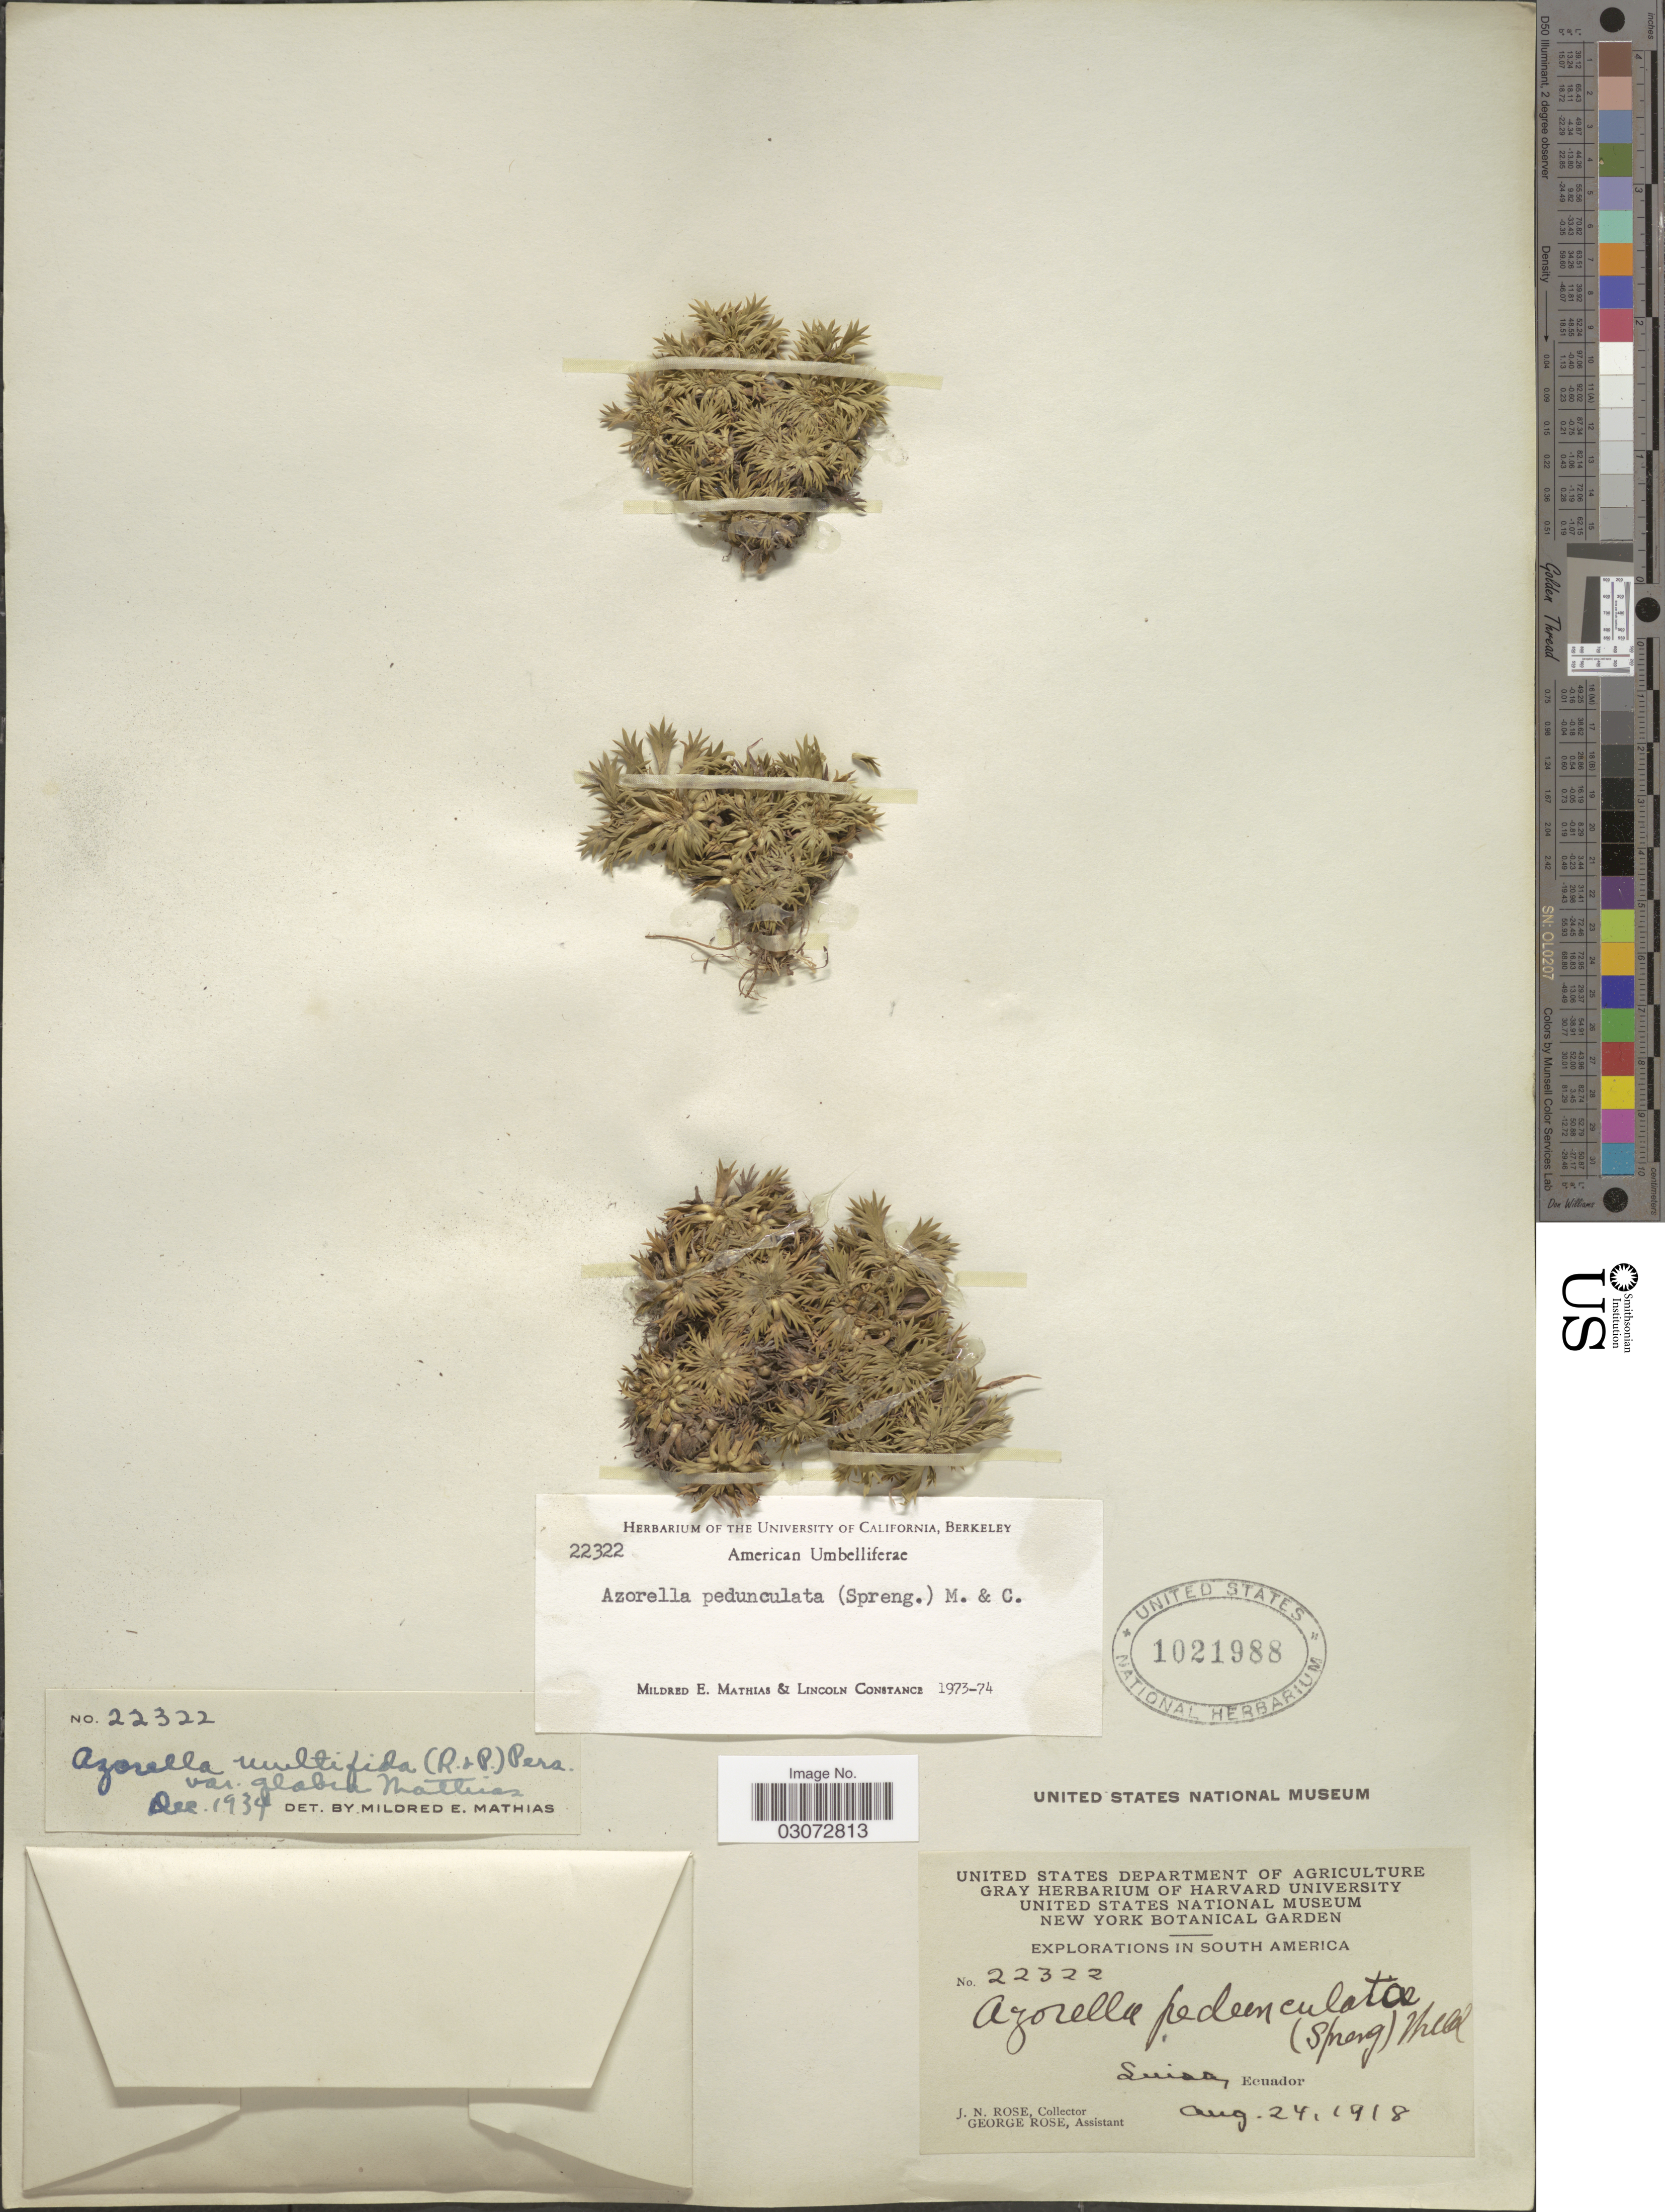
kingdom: Plantae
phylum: Tracheophyta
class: Magnoliopsida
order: Apiales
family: Apiaceae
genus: Azorella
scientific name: Azorella pedunculata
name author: (Spreng.) Mathias & Constance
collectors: J. N. Rose & G. Rose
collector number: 22322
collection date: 1918-08-24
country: Ecuador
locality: Luisa.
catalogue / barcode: US 1021988